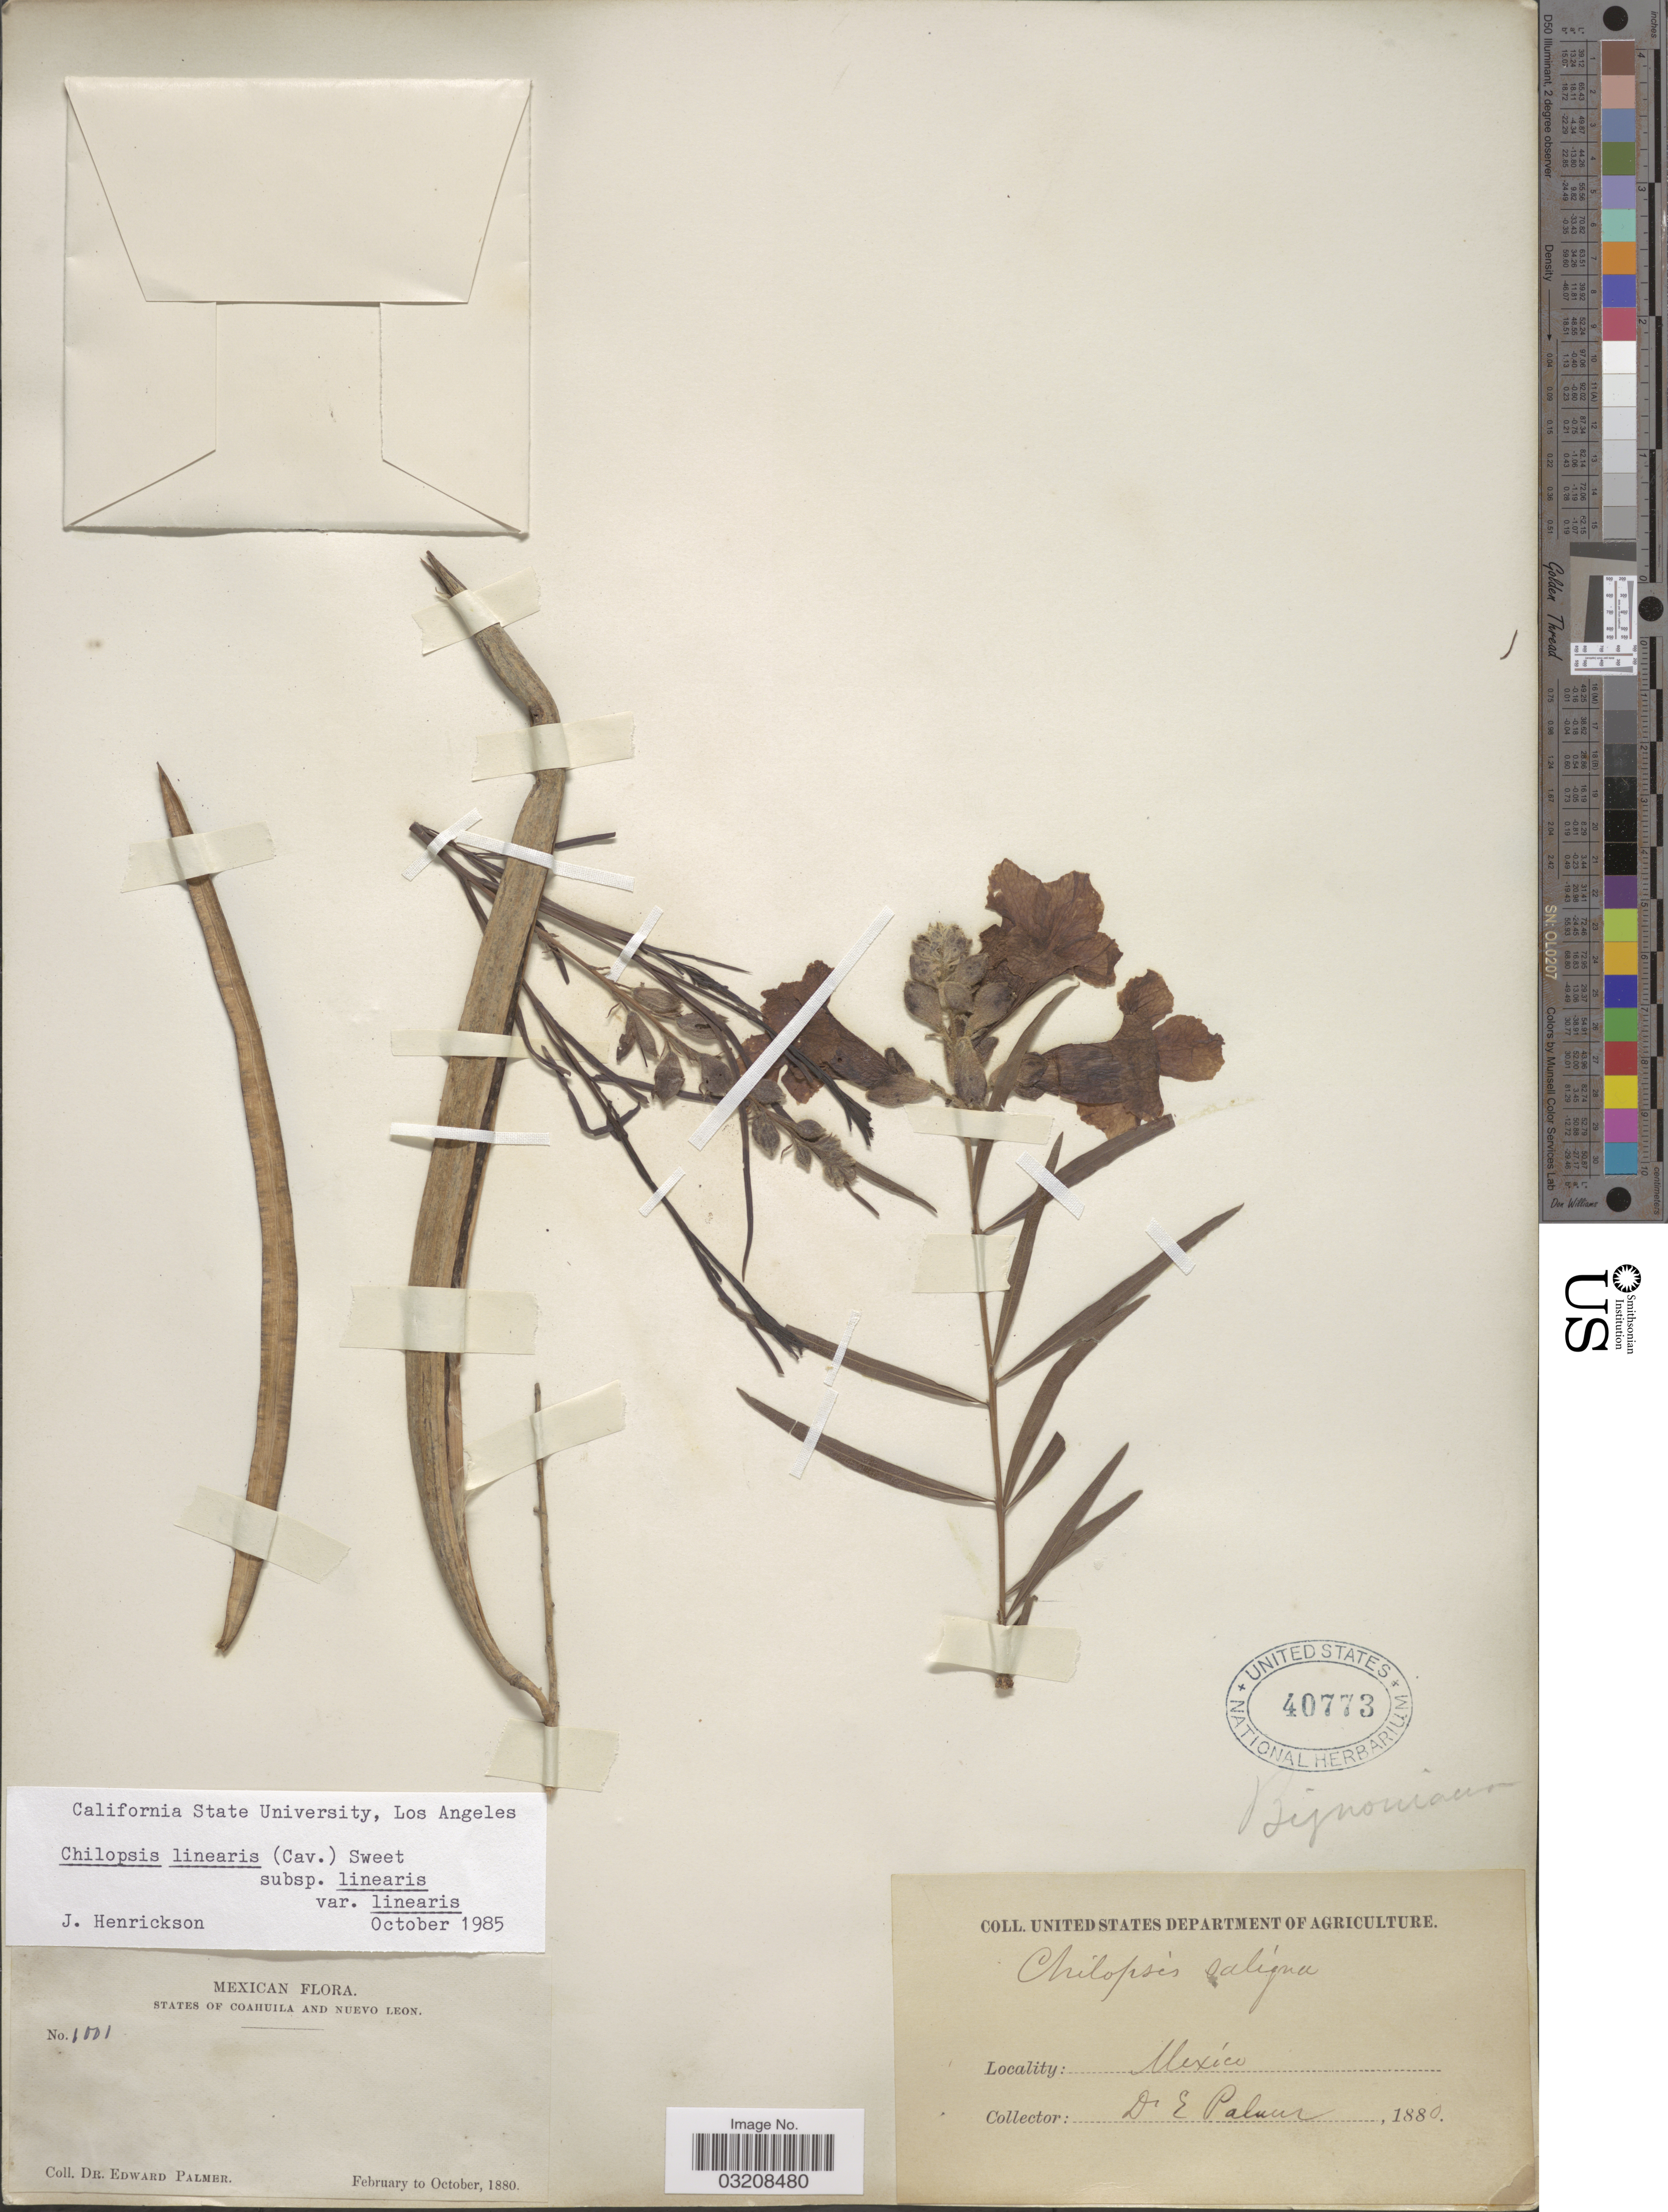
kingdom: Plantae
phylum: Tracheophyta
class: Magnoliopsida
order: Lamiales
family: Bignoniaceae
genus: Chilopsis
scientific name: Chilopsis linearis subsp. linearis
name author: (Cav.) Sweet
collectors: E. Palmer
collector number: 1001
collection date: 1880-02/1880-10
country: Mexico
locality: States of Coahuila and Nuevo Leon.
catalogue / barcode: US 40773